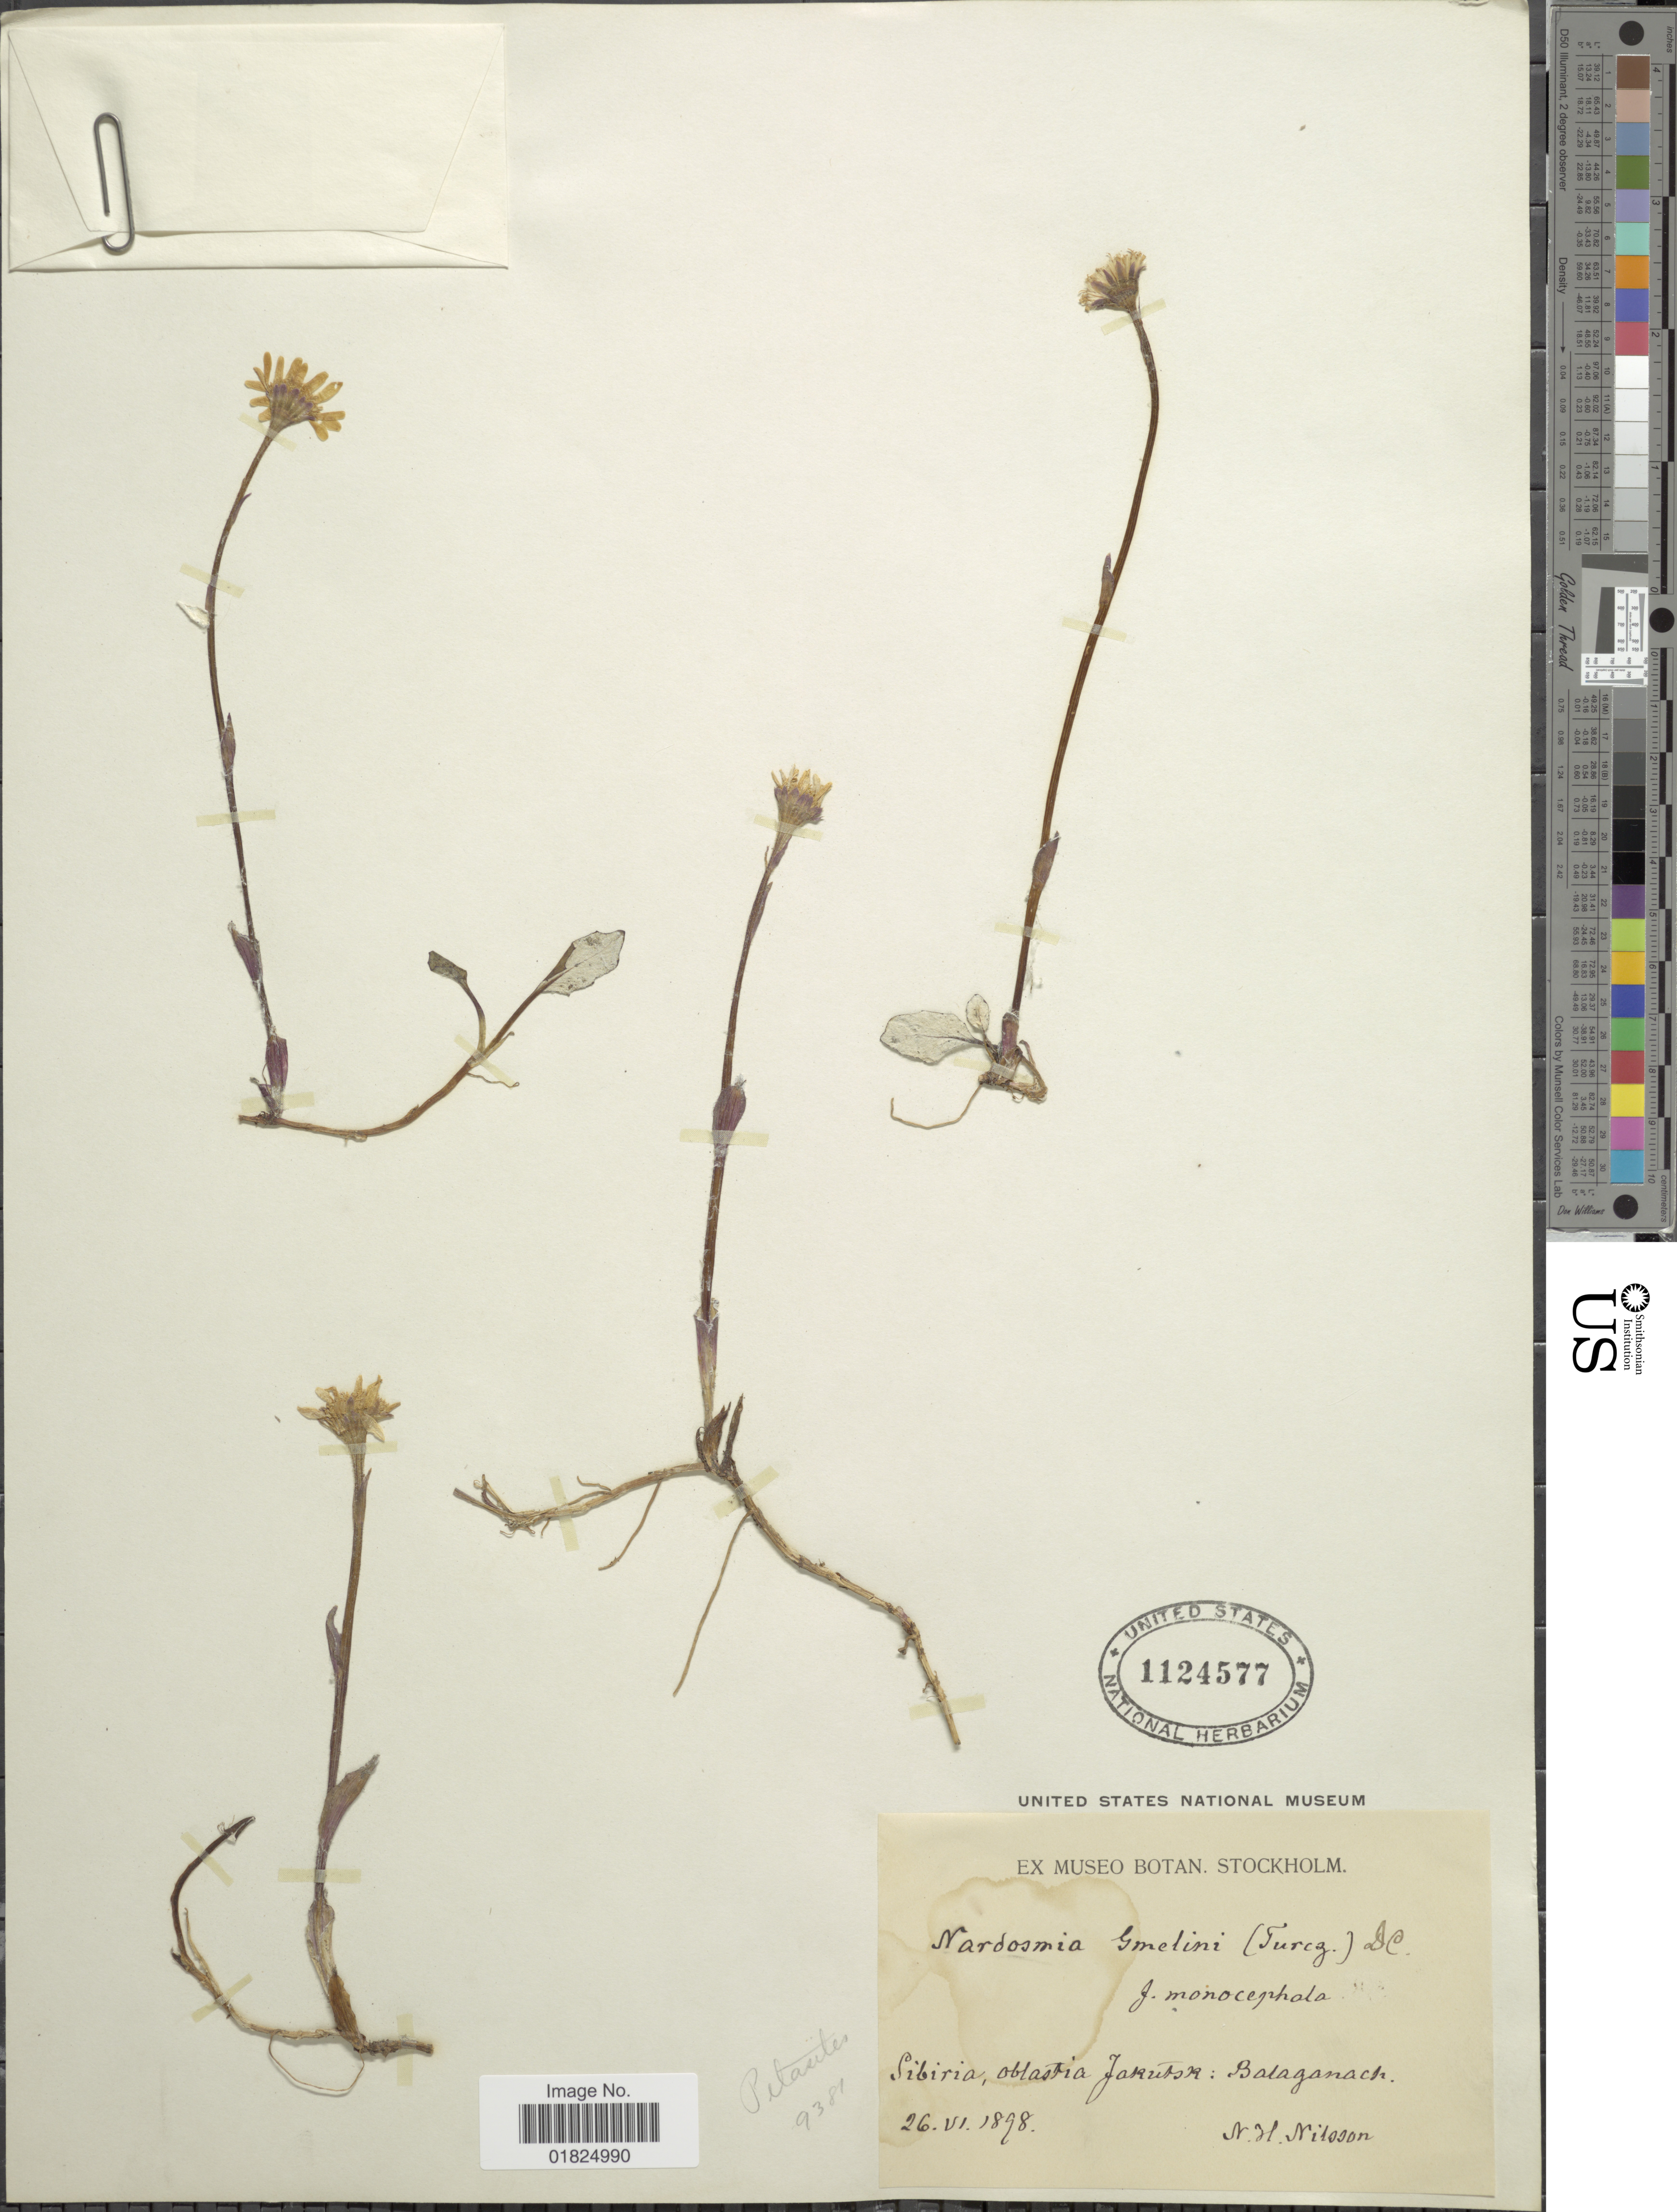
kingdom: Plantae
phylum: Tracheophyta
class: Magnoliopsida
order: Asterales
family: Asteraceae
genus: Petasites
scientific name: Petasites sibiricus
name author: (J.F. Gmel.) Dingwall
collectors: N. H. Nilsson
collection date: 1898-06-26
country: Russian Federation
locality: Sibiria, oblastia Jarubsk: Balaganach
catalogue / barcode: US 1124577